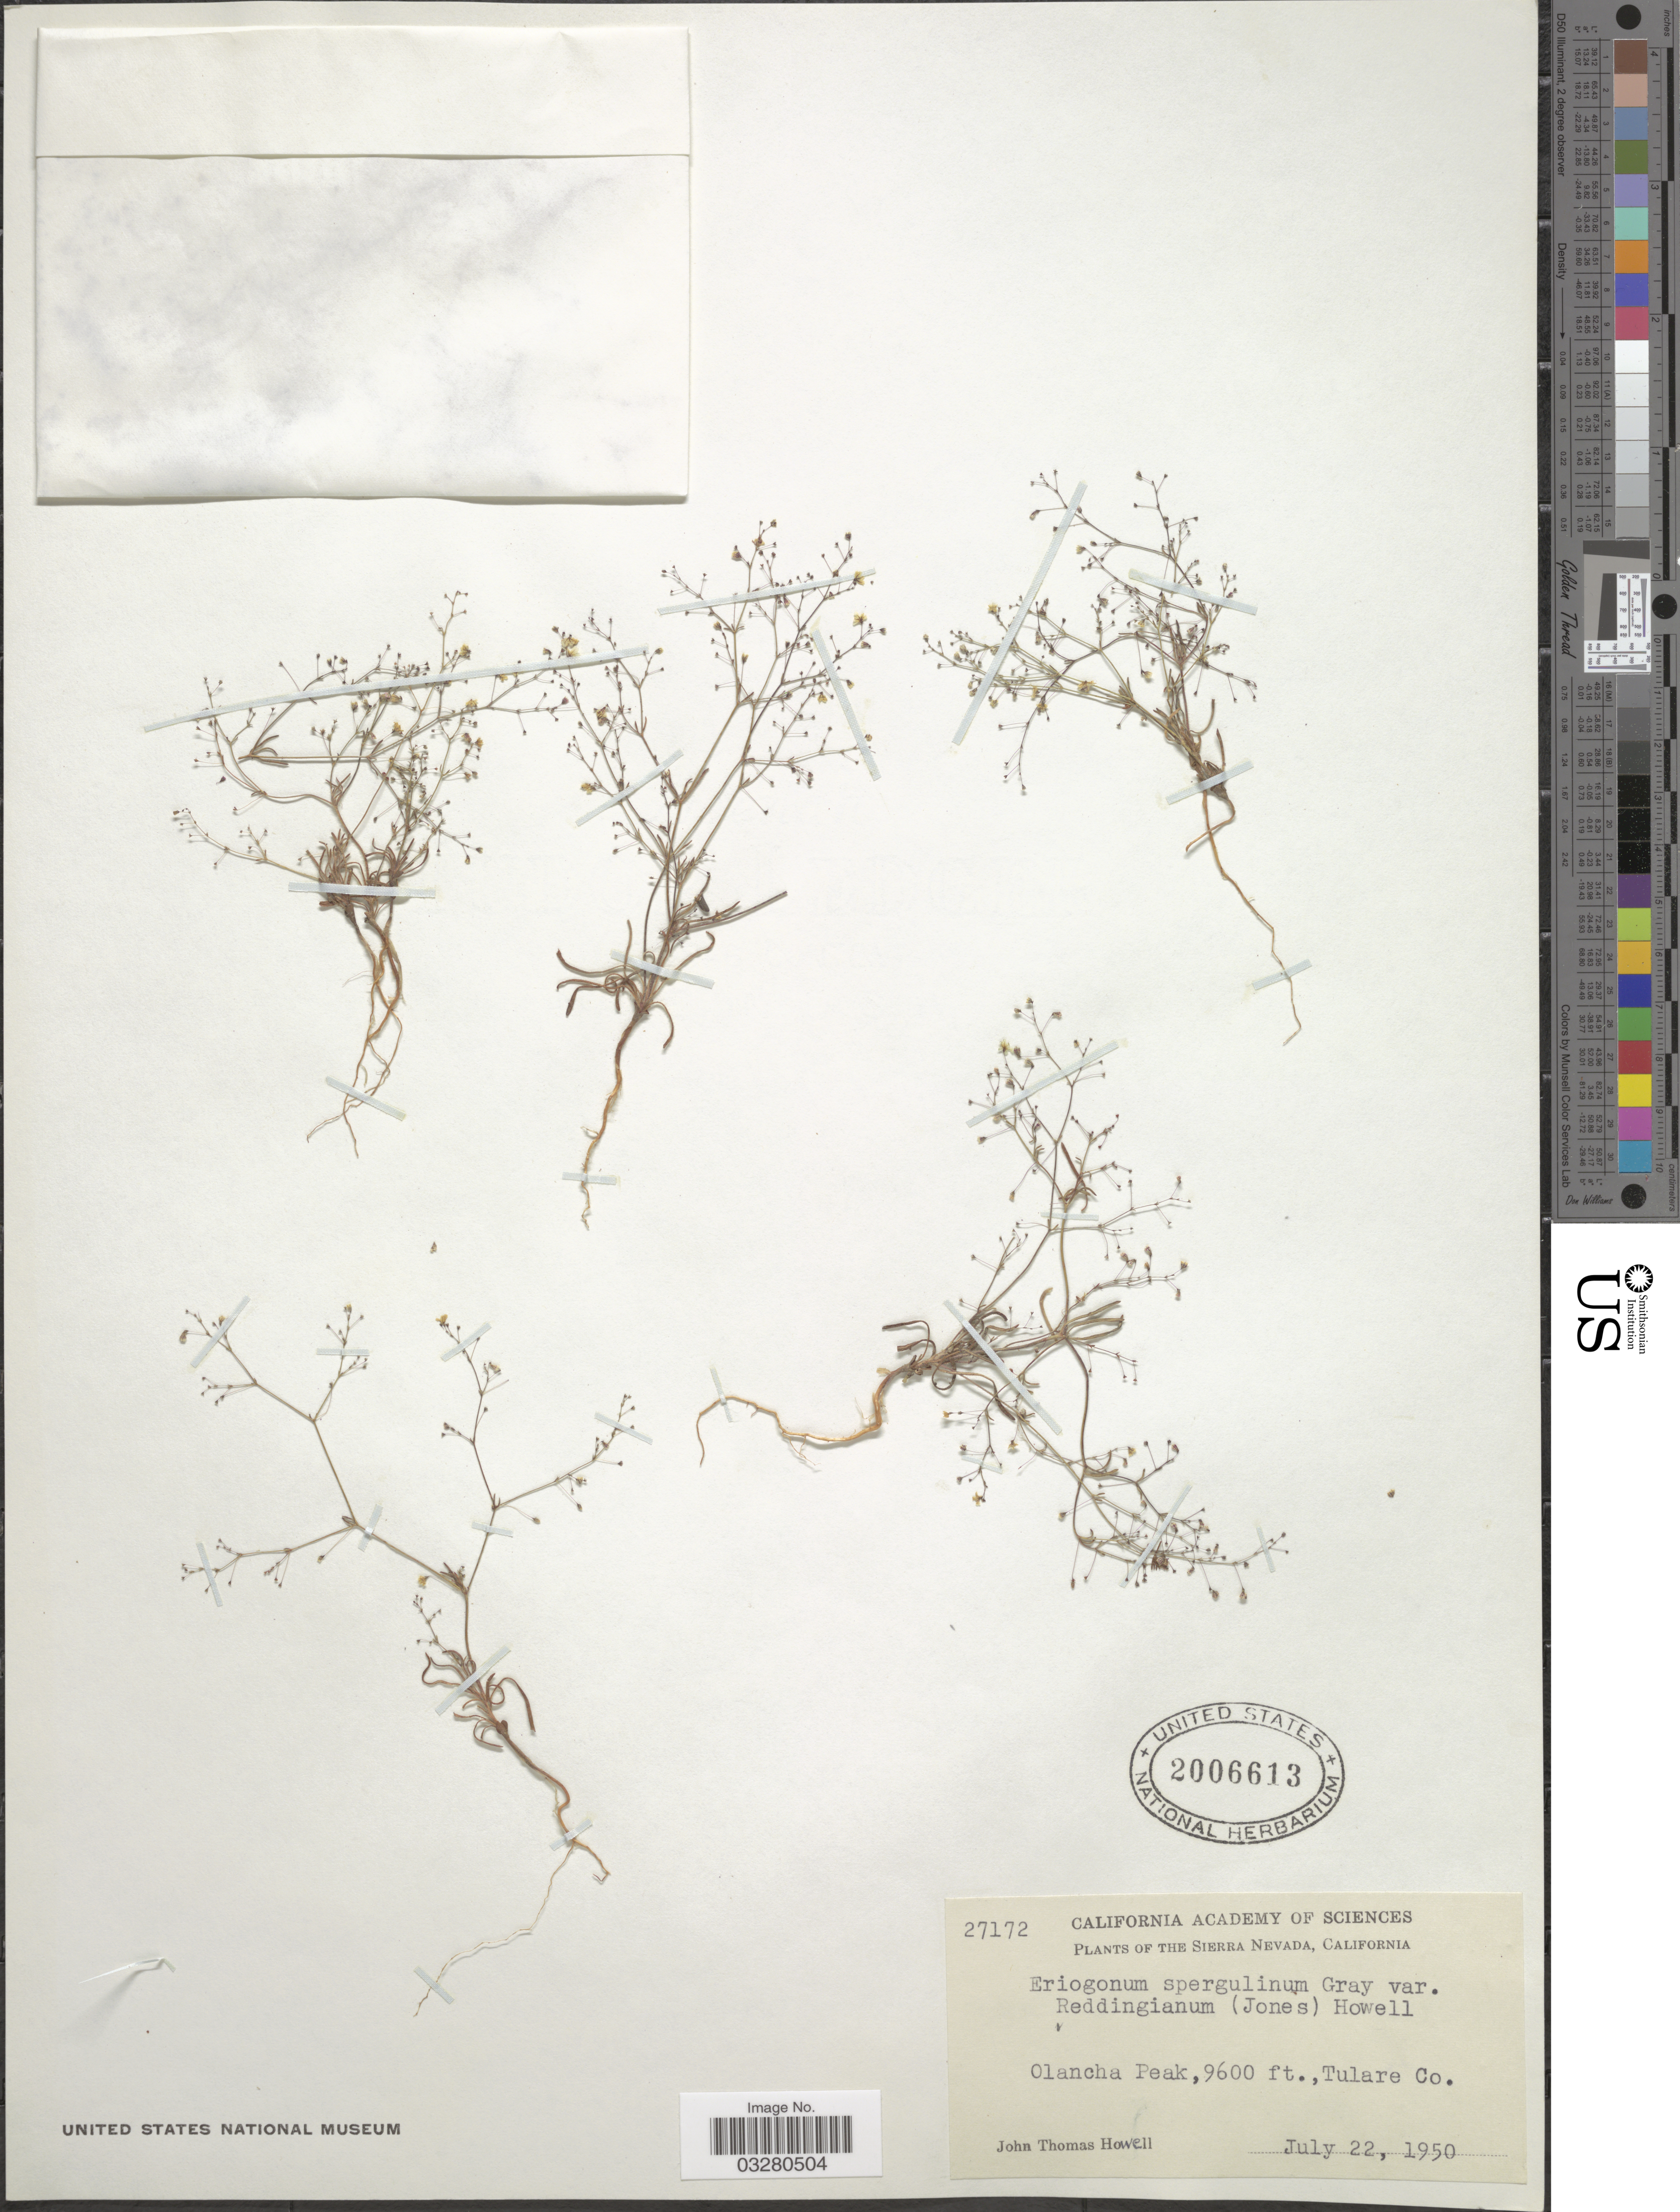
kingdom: Plantae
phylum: Tracheophyta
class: Magnoliopsida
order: Caryophyllales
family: Polygonaceae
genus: Eriogonum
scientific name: Eriogonum spergulinum var. reddingianum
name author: (M.E. Jones) J.T. Howell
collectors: J. T. Howell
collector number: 27172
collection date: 1950-07-22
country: United States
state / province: California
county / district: Tulare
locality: The Sierra Nevada. Olancha Peak, Tulare Co.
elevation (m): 2926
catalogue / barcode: US 2006613